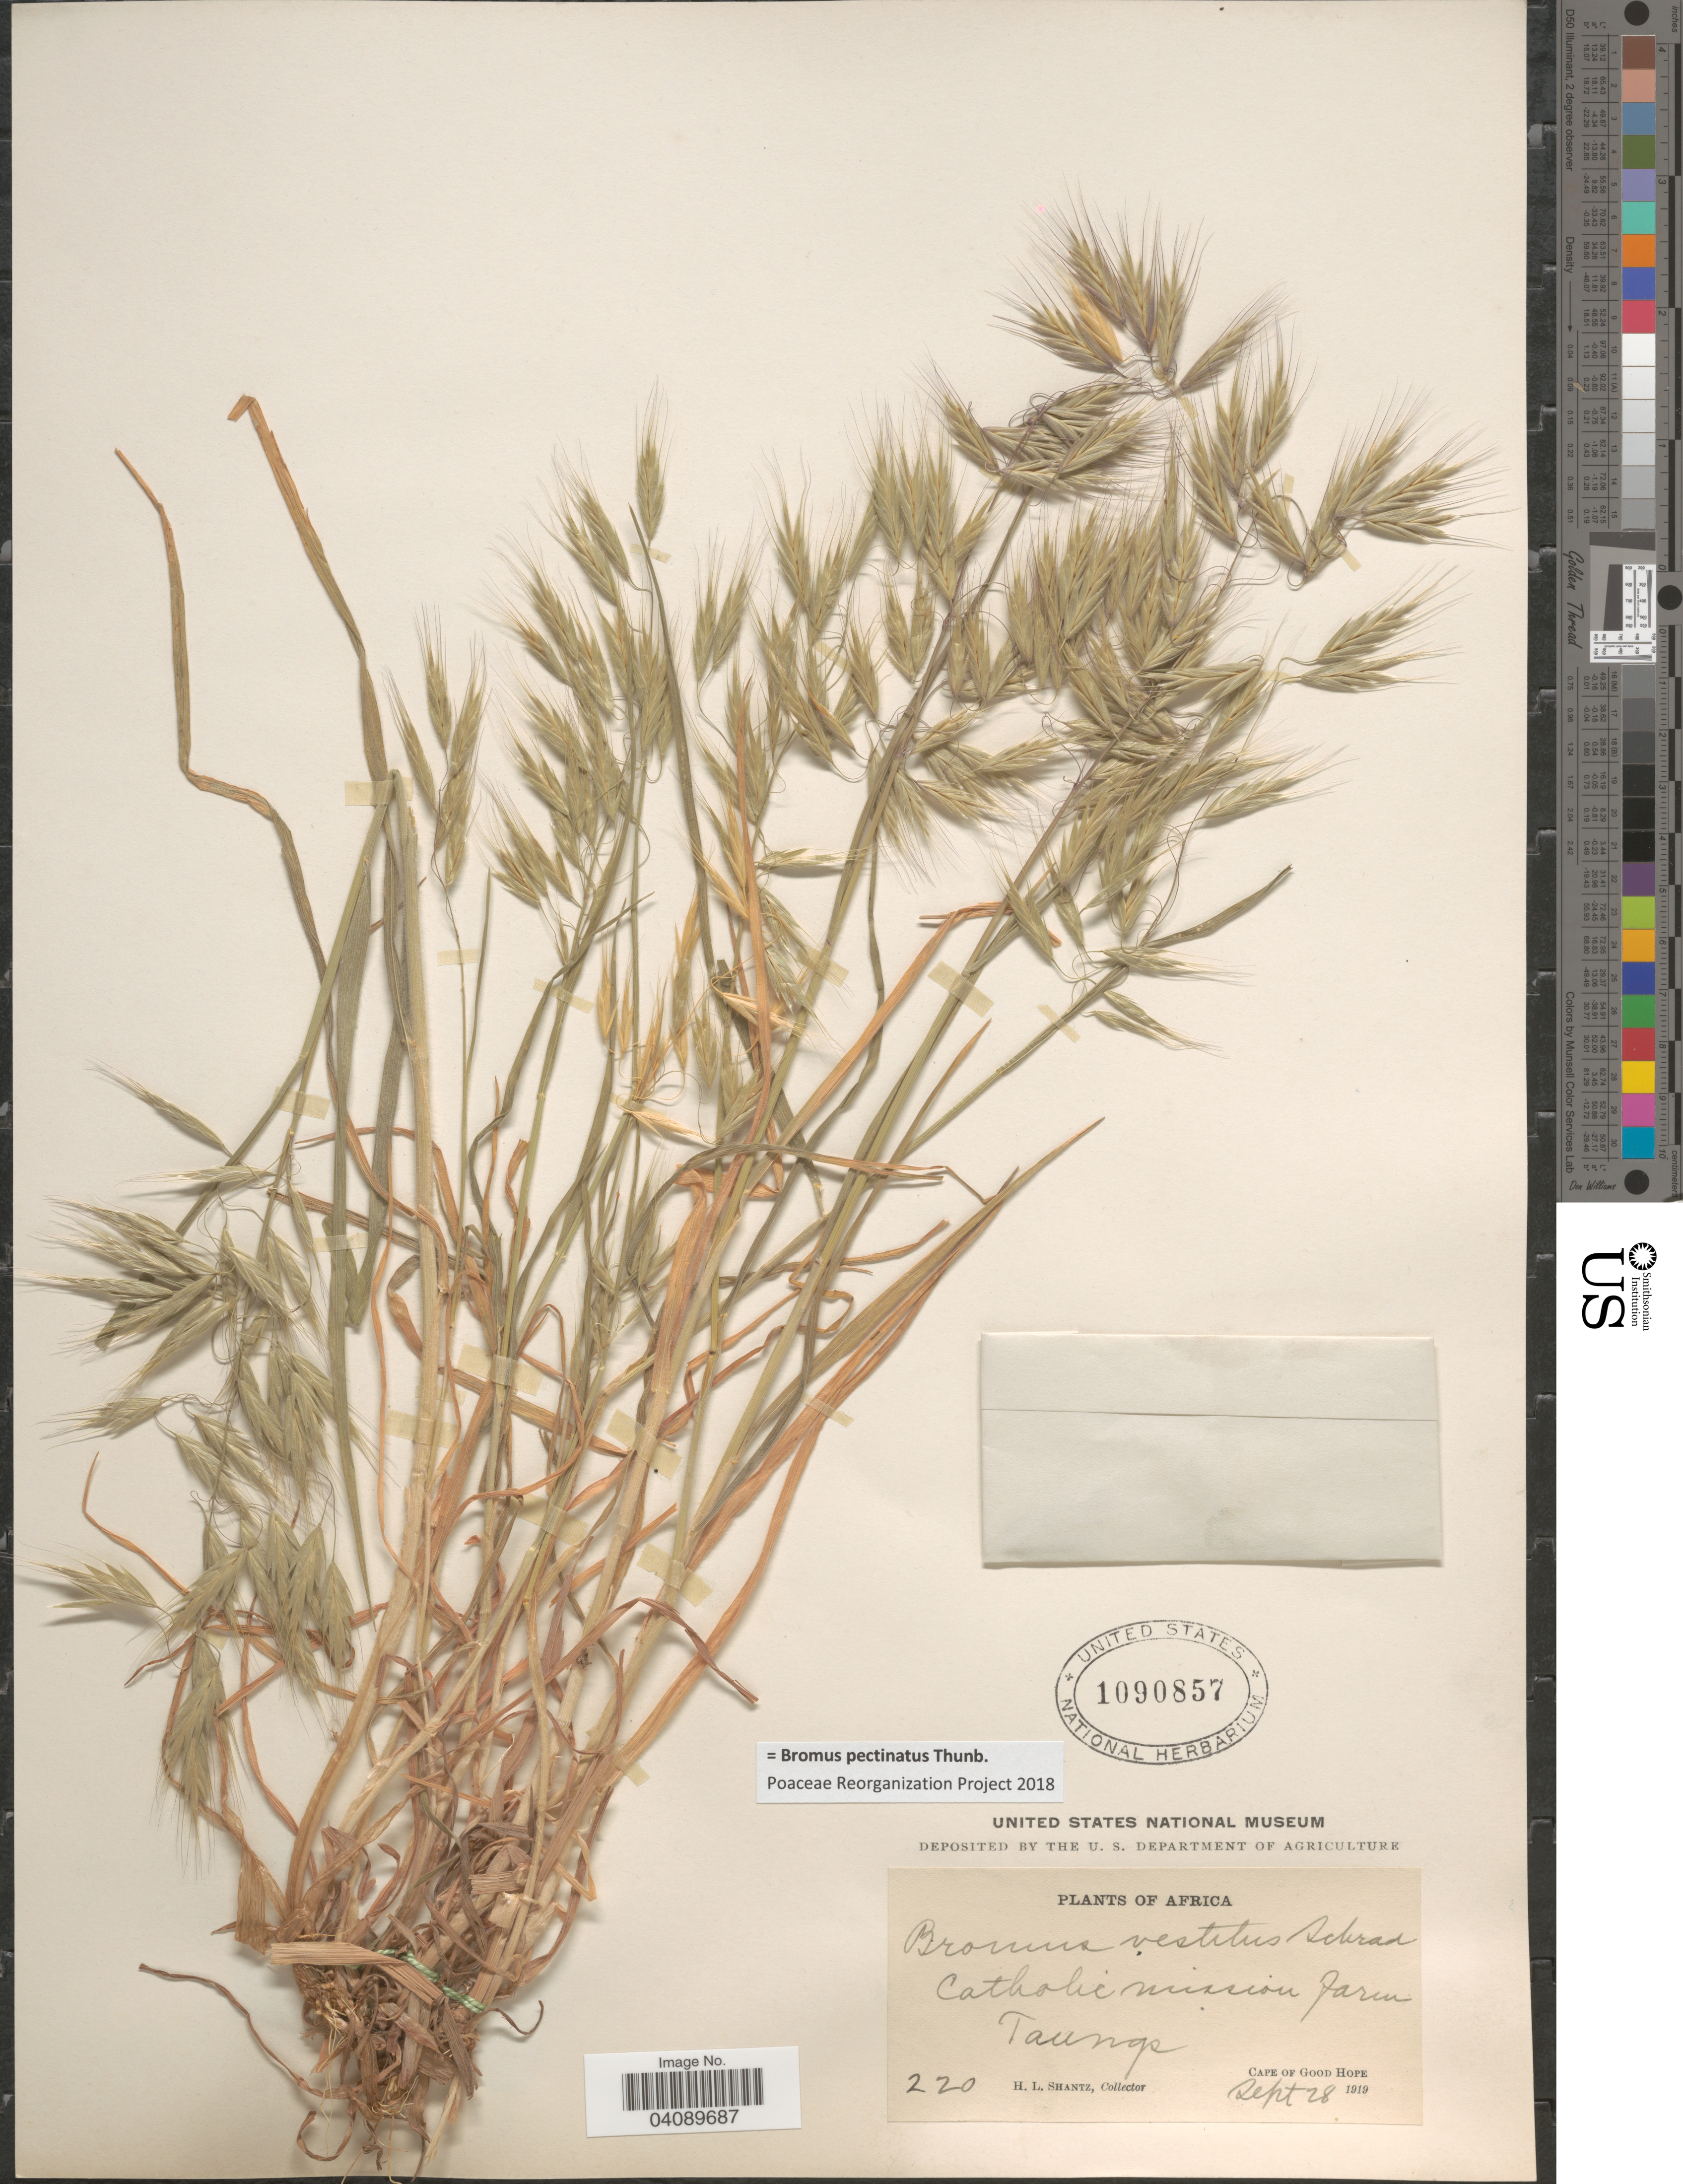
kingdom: Plantae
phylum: Tracheophyta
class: Liliopsida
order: Poales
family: Poaceae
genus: Bromus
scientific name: Bromus pectinatus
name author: Thunb.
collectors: H. Shantz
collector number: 220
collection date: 1919-09-28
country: South Africa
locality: Africa. Catholic mission farm. Taungs. Cape of Good Hope.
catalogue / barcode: US 1090857